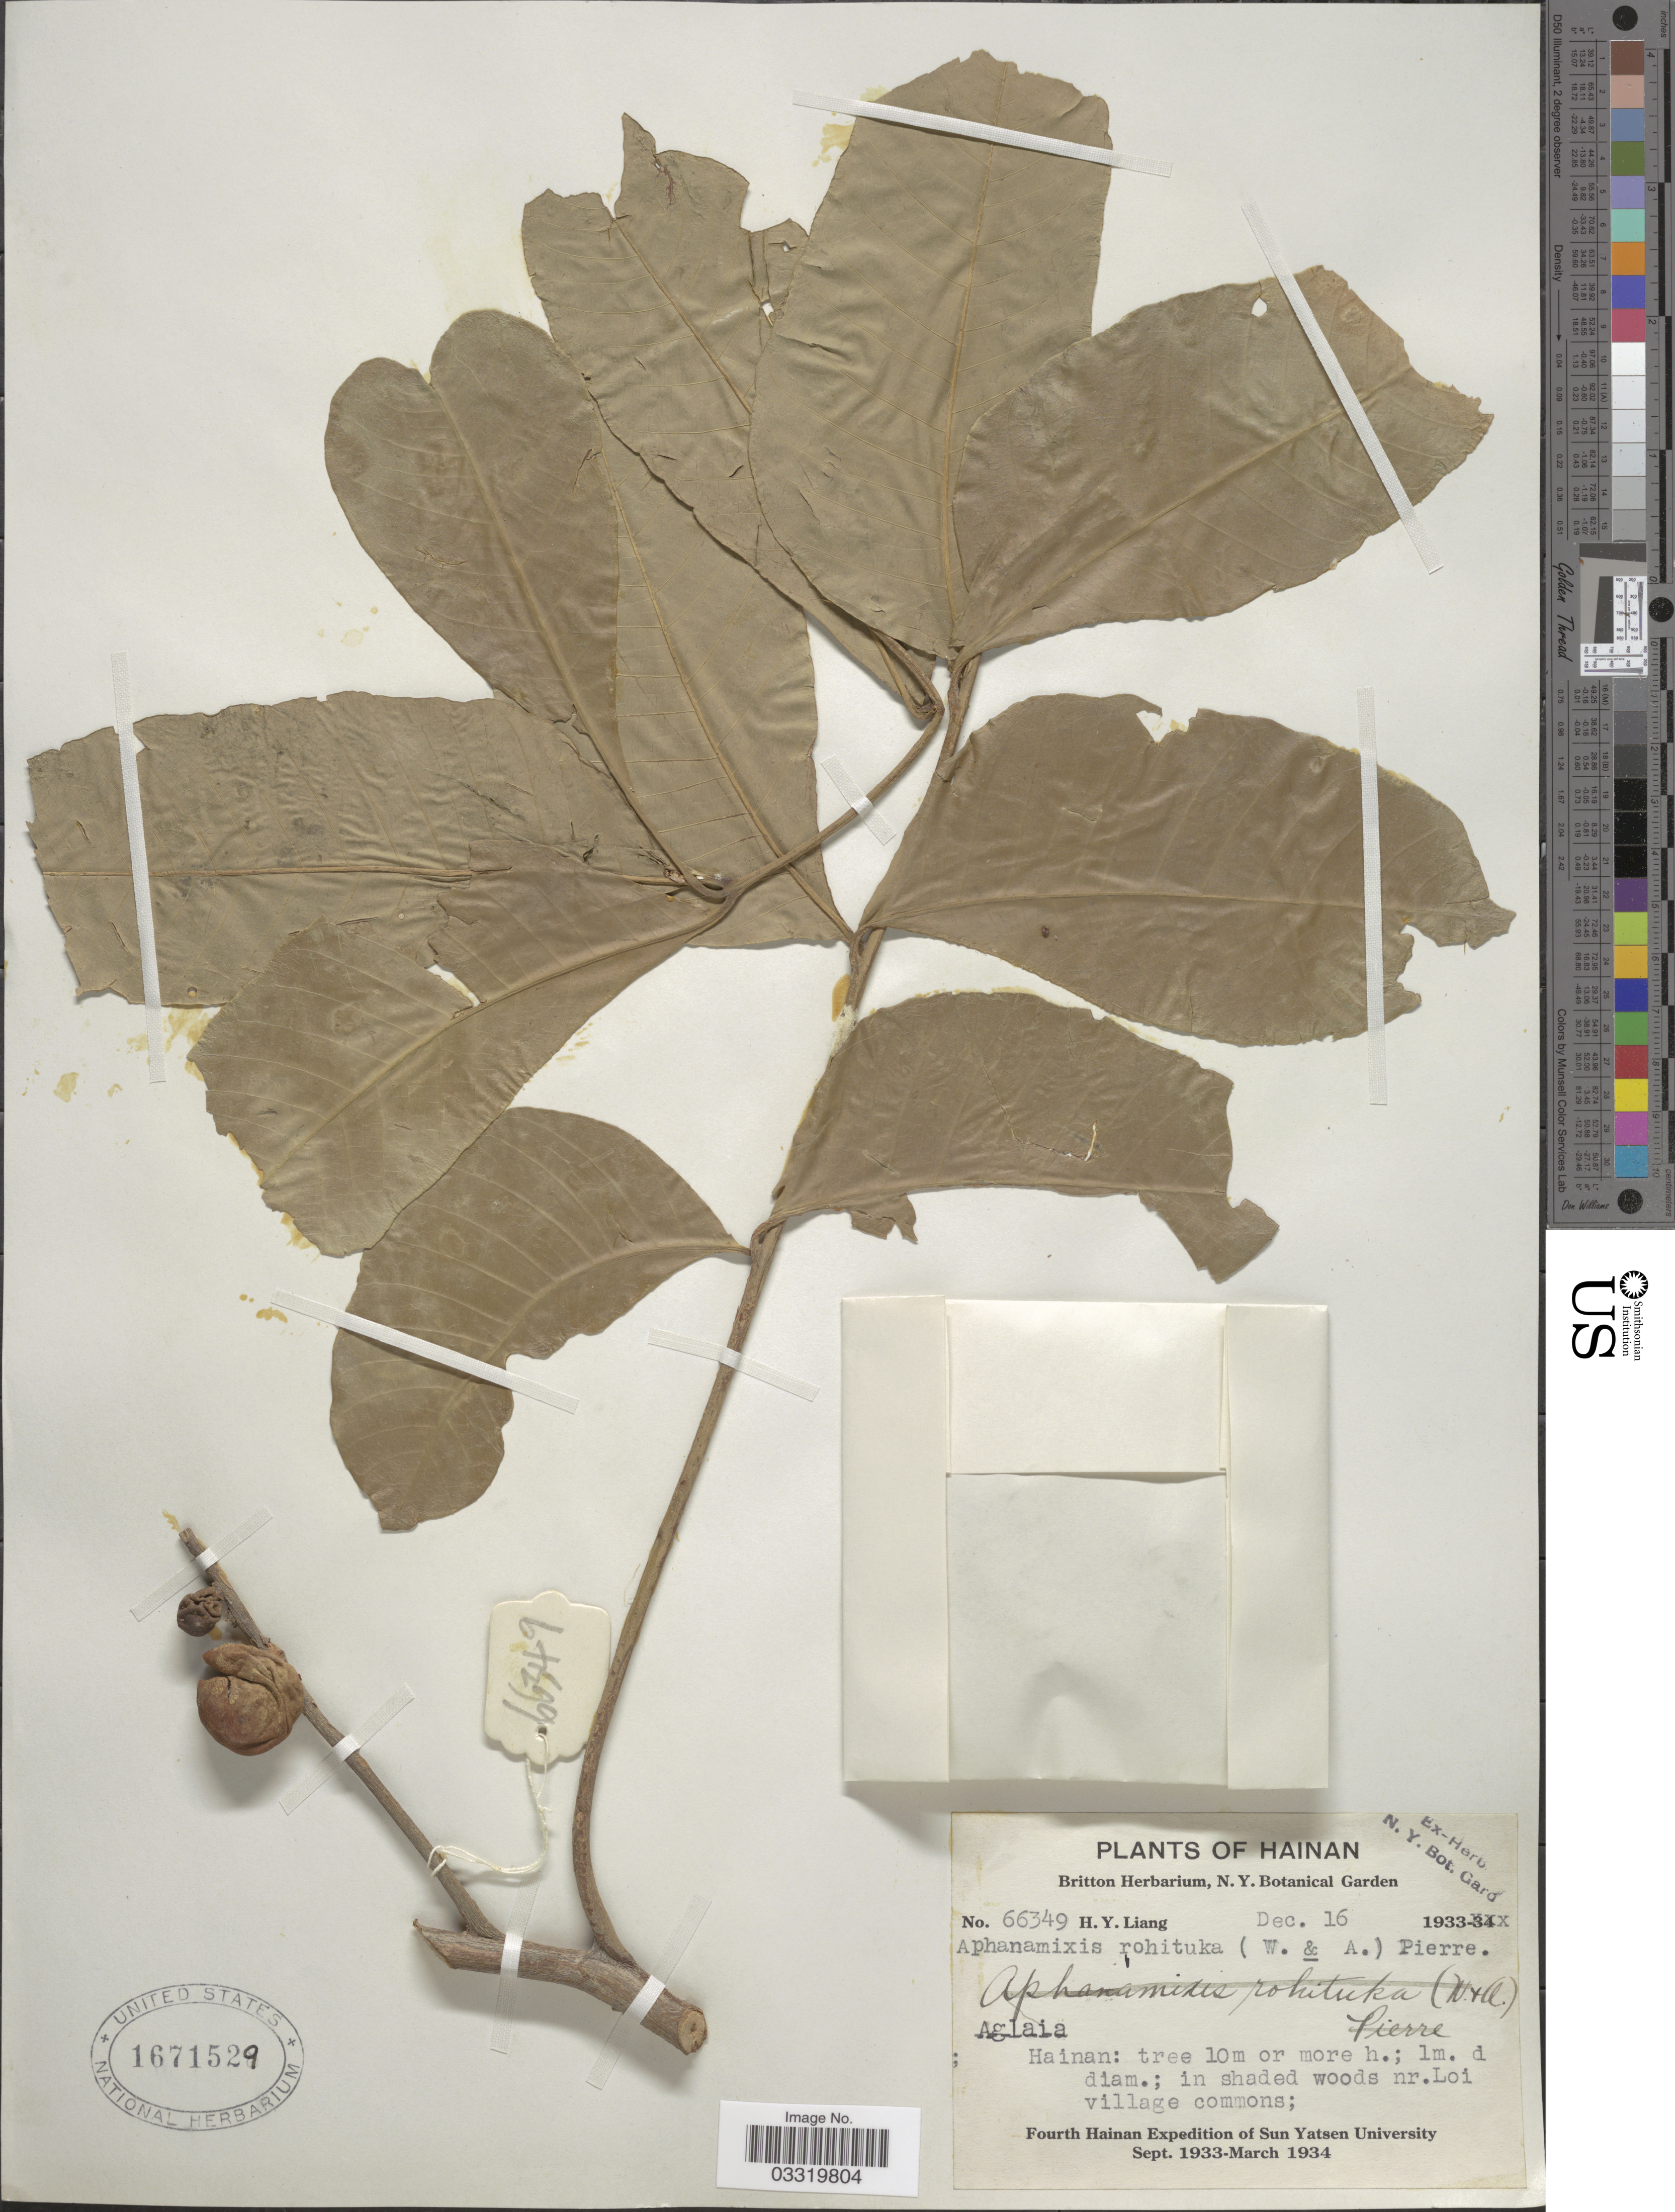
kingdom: Plantae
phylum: Tracheophyta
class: Magnoliopsida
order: Sapindales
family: Meliaceae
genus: Aphanamixis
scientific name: Aphanamixis polystachya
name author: (Wall.) R. Parker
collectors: H. Y. Liang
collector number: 66349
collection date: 1933-12-16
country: China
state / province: Hainan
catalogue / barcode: US 1671529